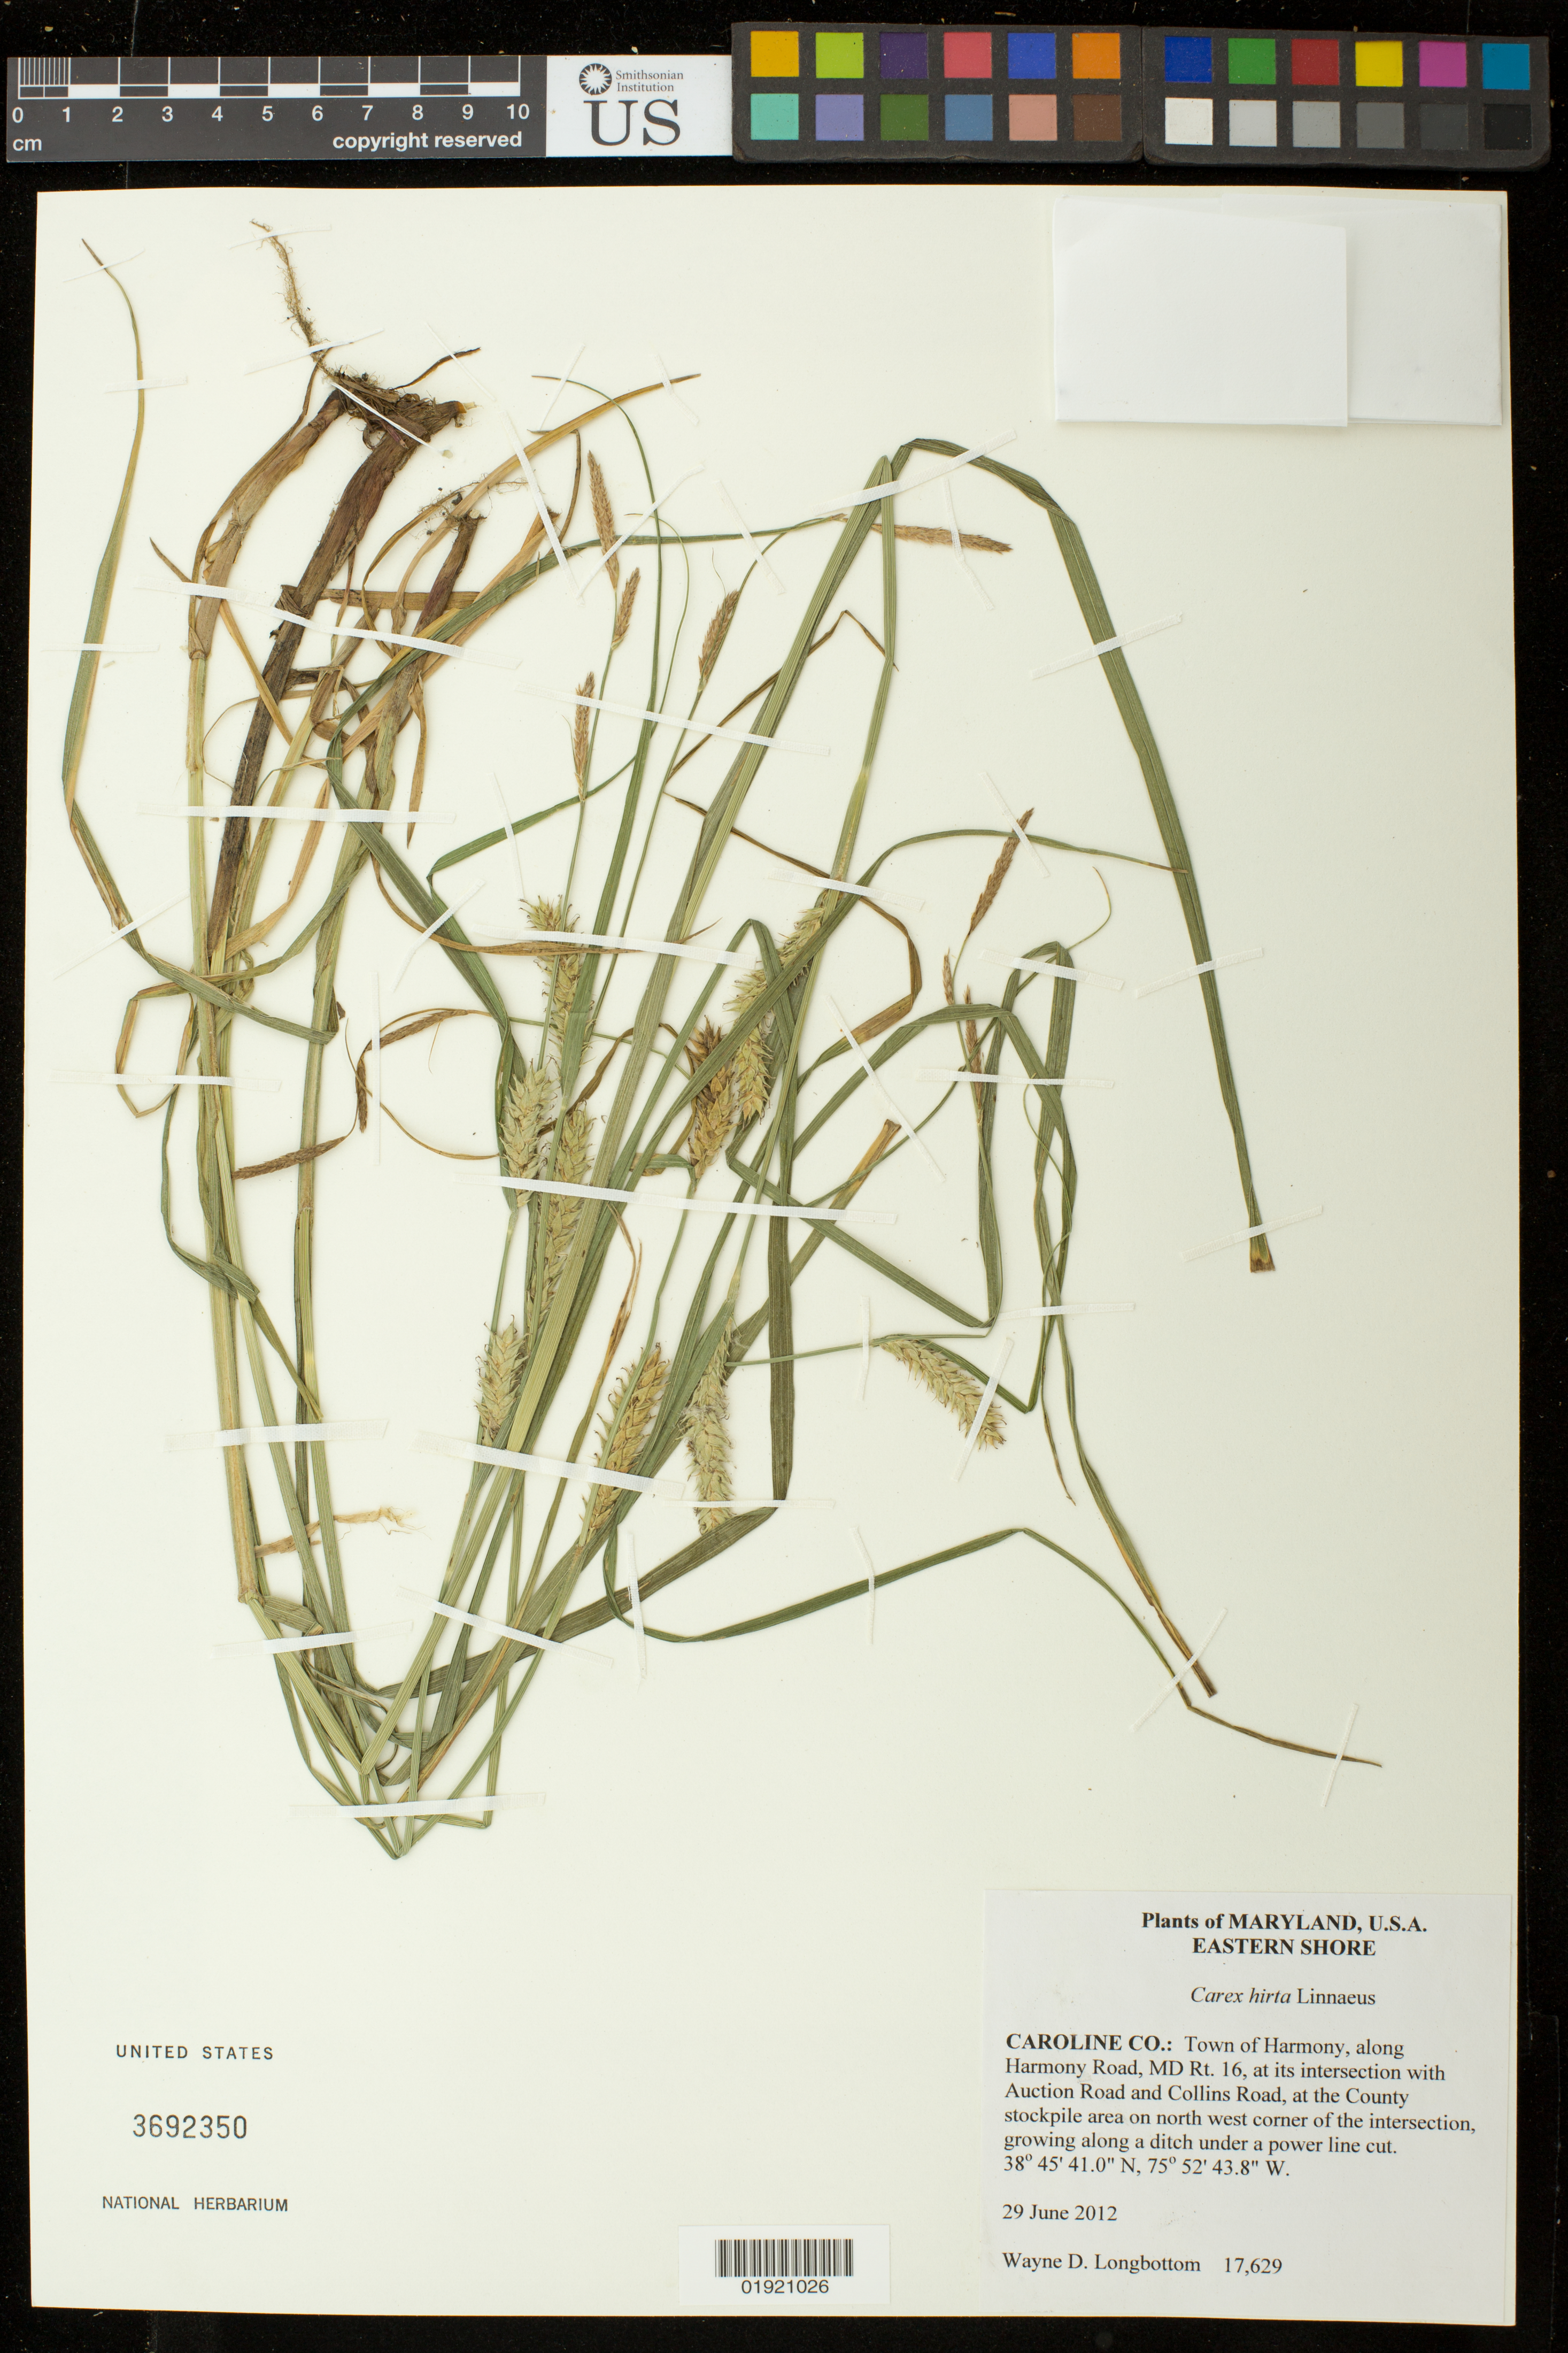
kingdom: Plantae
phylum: Tracheophyta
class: Liliopsida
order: Poales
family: Cyperaceae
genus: Carex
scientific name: Carex hirta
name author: L.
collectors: W. D. Longbottom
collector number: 17629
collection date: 2012-06-29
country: United States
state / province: Maryland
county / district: Caroline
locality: Caroline Co.: Town of Harmony, along Harmony Road, MD Rt. 16, at its intersection with Auction Road and Collins Road, at the County stockpile area on north west corner of the intersection.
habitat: Growing along a ditch under a power line cut.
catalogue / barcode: US 3692350